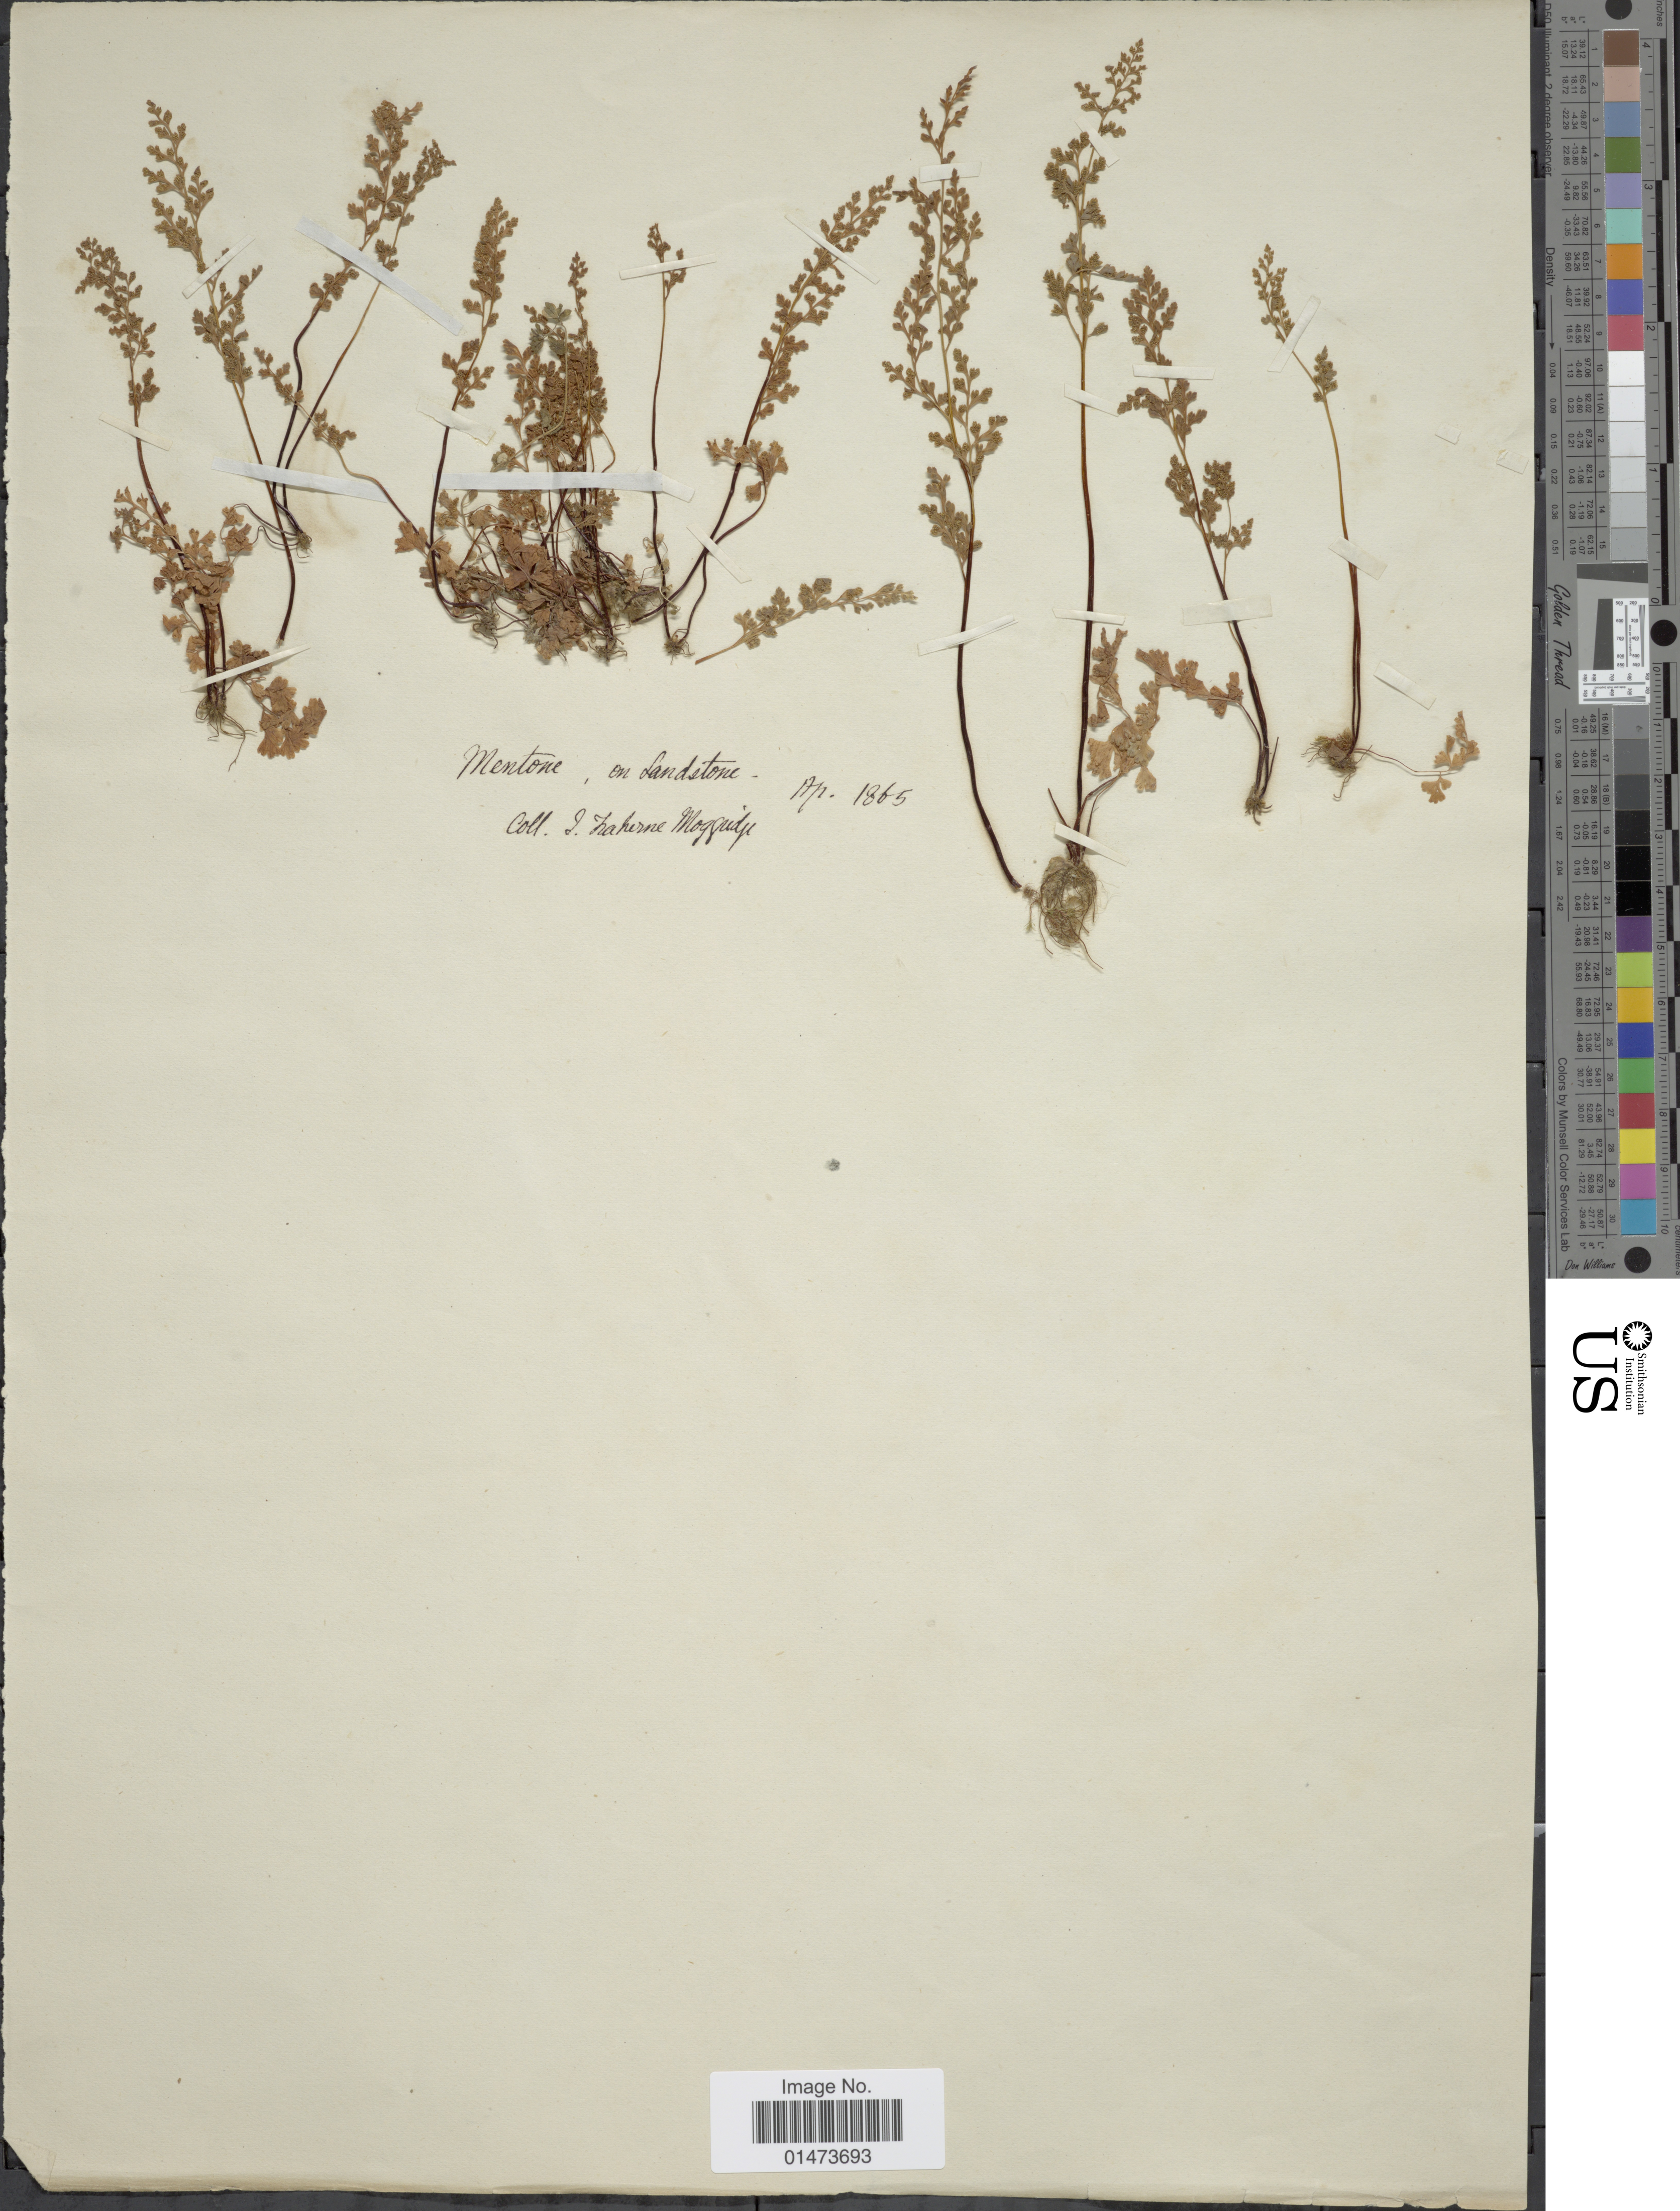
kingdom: Plantae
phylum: Tracheophyta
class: Polypodiopsida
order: Polypodiales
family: Pteridaceae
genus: Anogramma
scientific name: Anogramma leptophylla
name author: (L.) Link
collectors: J. T. Moggridge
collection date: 1865-01-17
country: France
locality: Mentone, on Landstone.